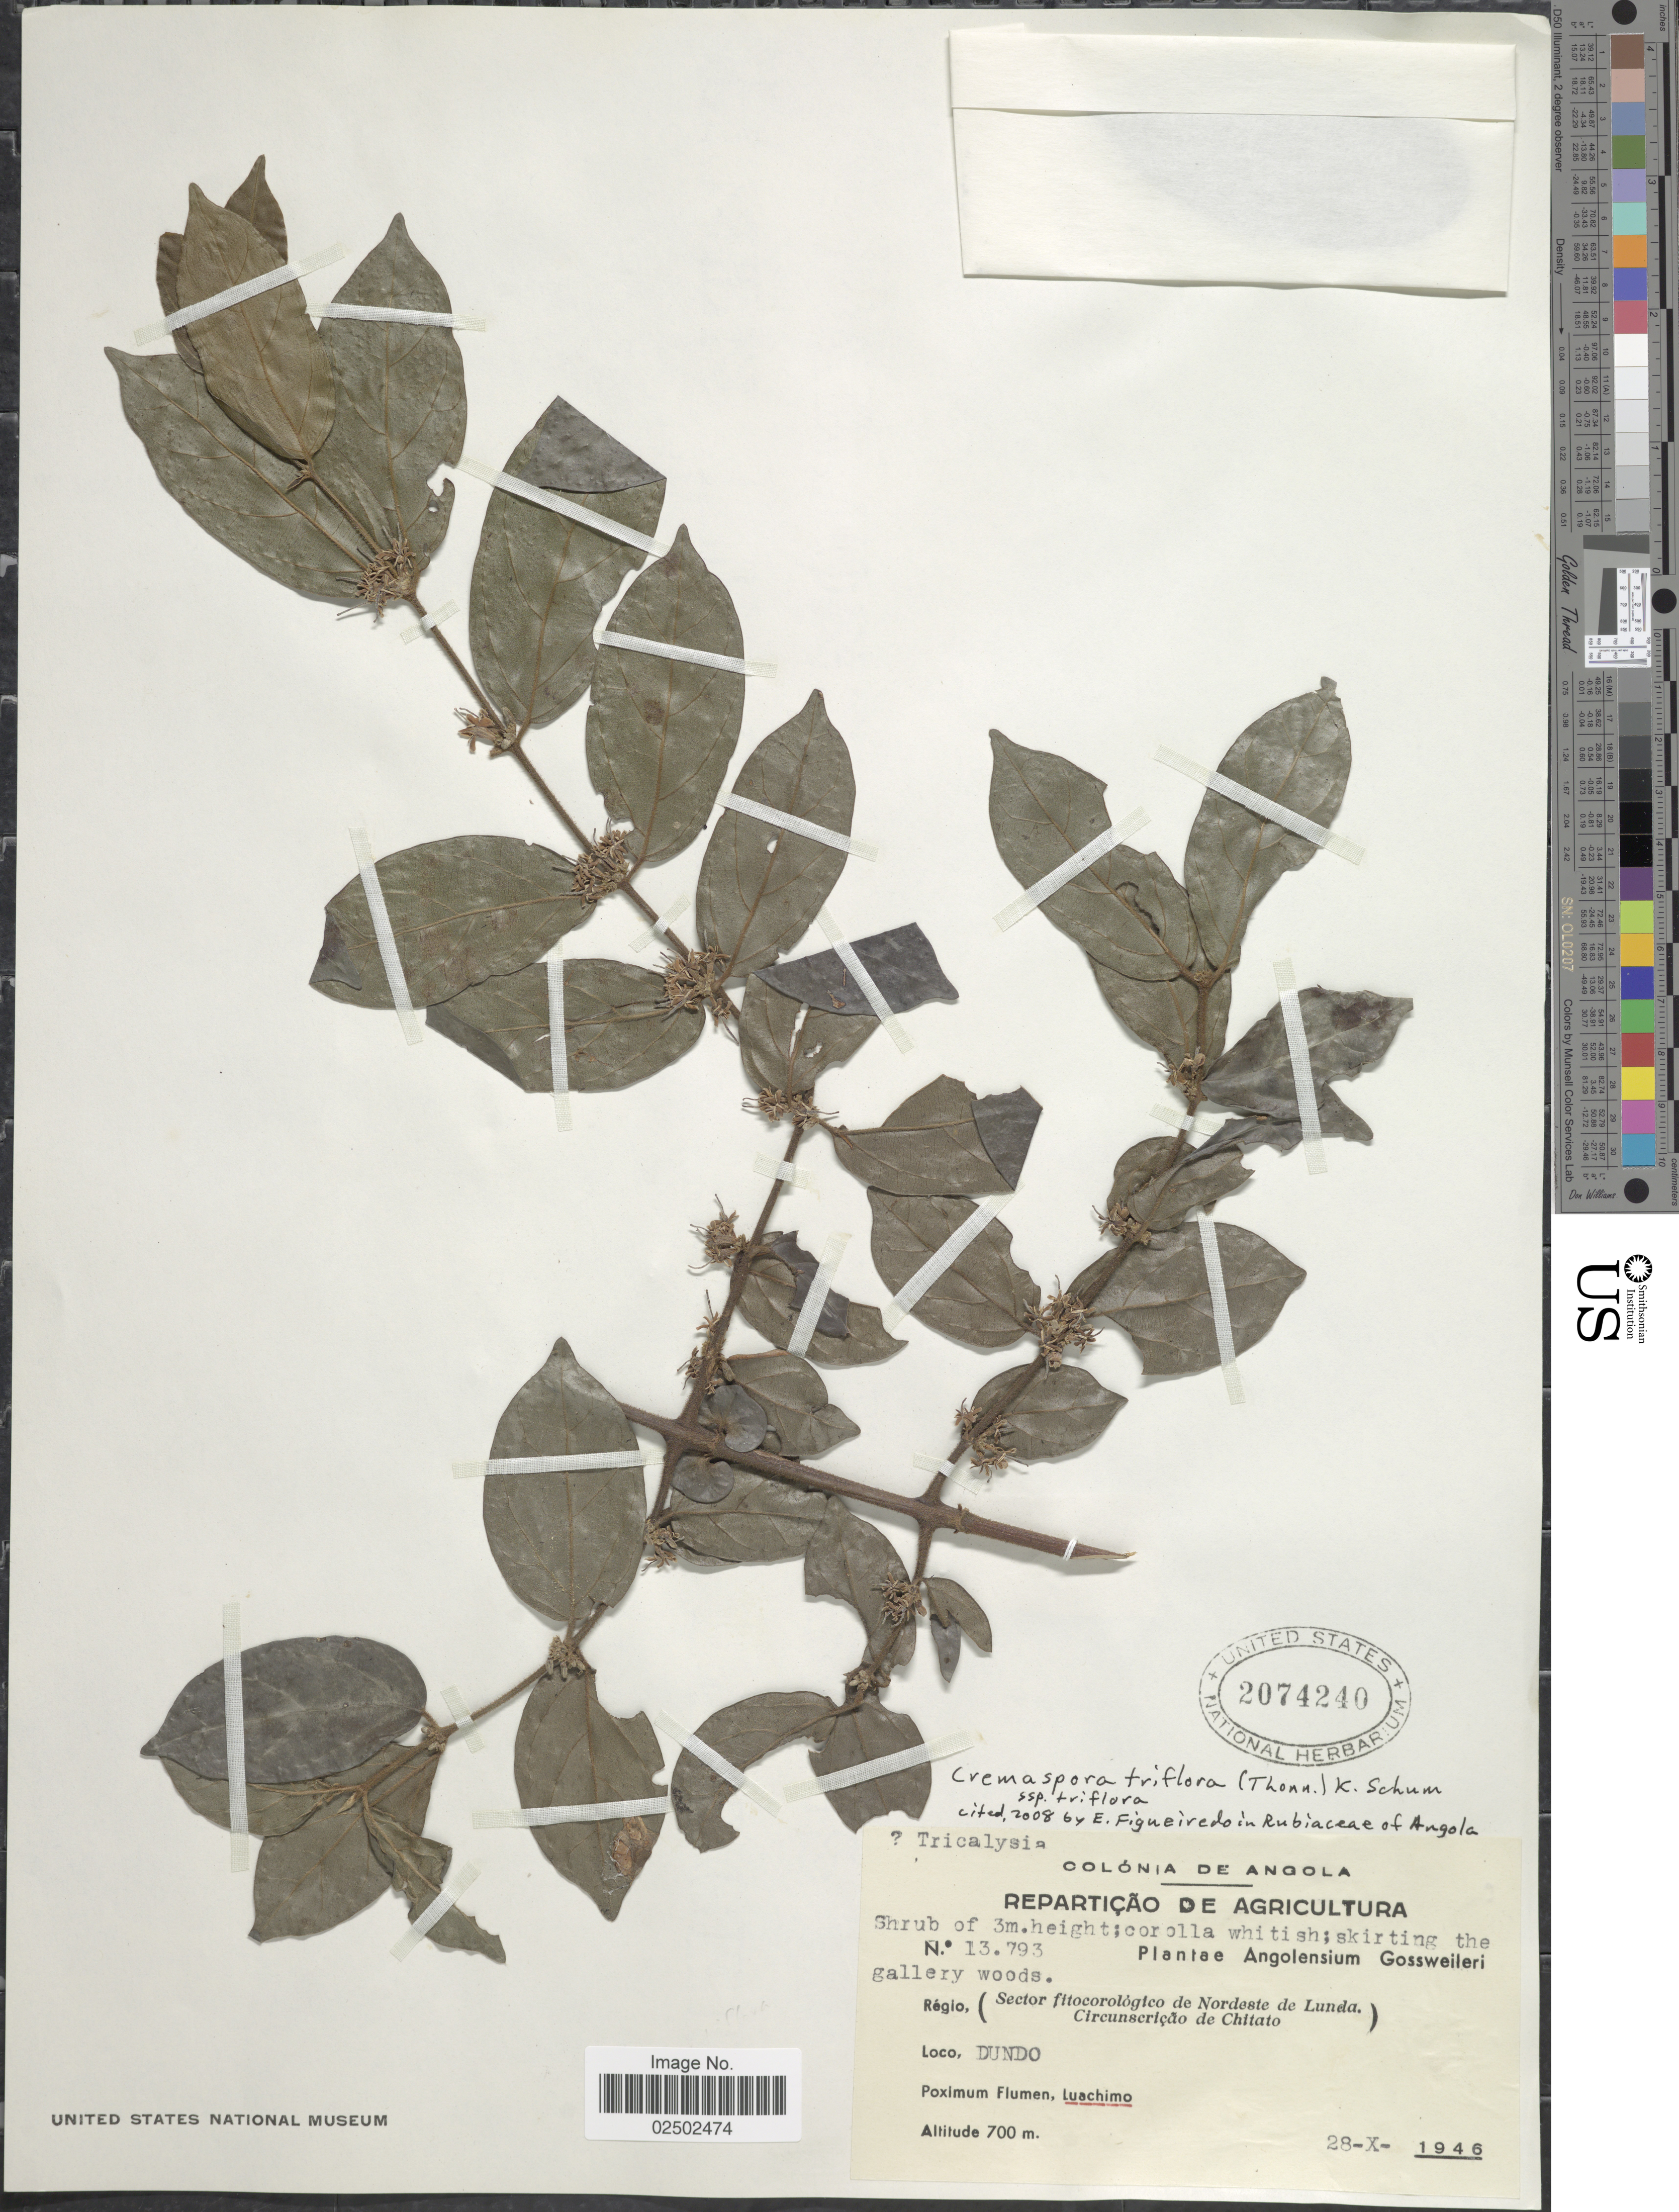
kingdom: Plantae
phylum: Tracheophyta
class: Magnoliopsida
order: Gentianales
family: Rubiaceae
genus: Cremaspora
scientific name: Cremaspora triflora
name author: K. Schum.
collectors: -. Gossweiler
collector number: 13793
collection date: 1946-10-28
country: Angola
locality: Regio (Sector fitocorologico de Nordeste de Lunda, Circunsericao de Chitato) Dundo. Luchimo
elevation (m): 700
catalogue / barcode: US 2074240